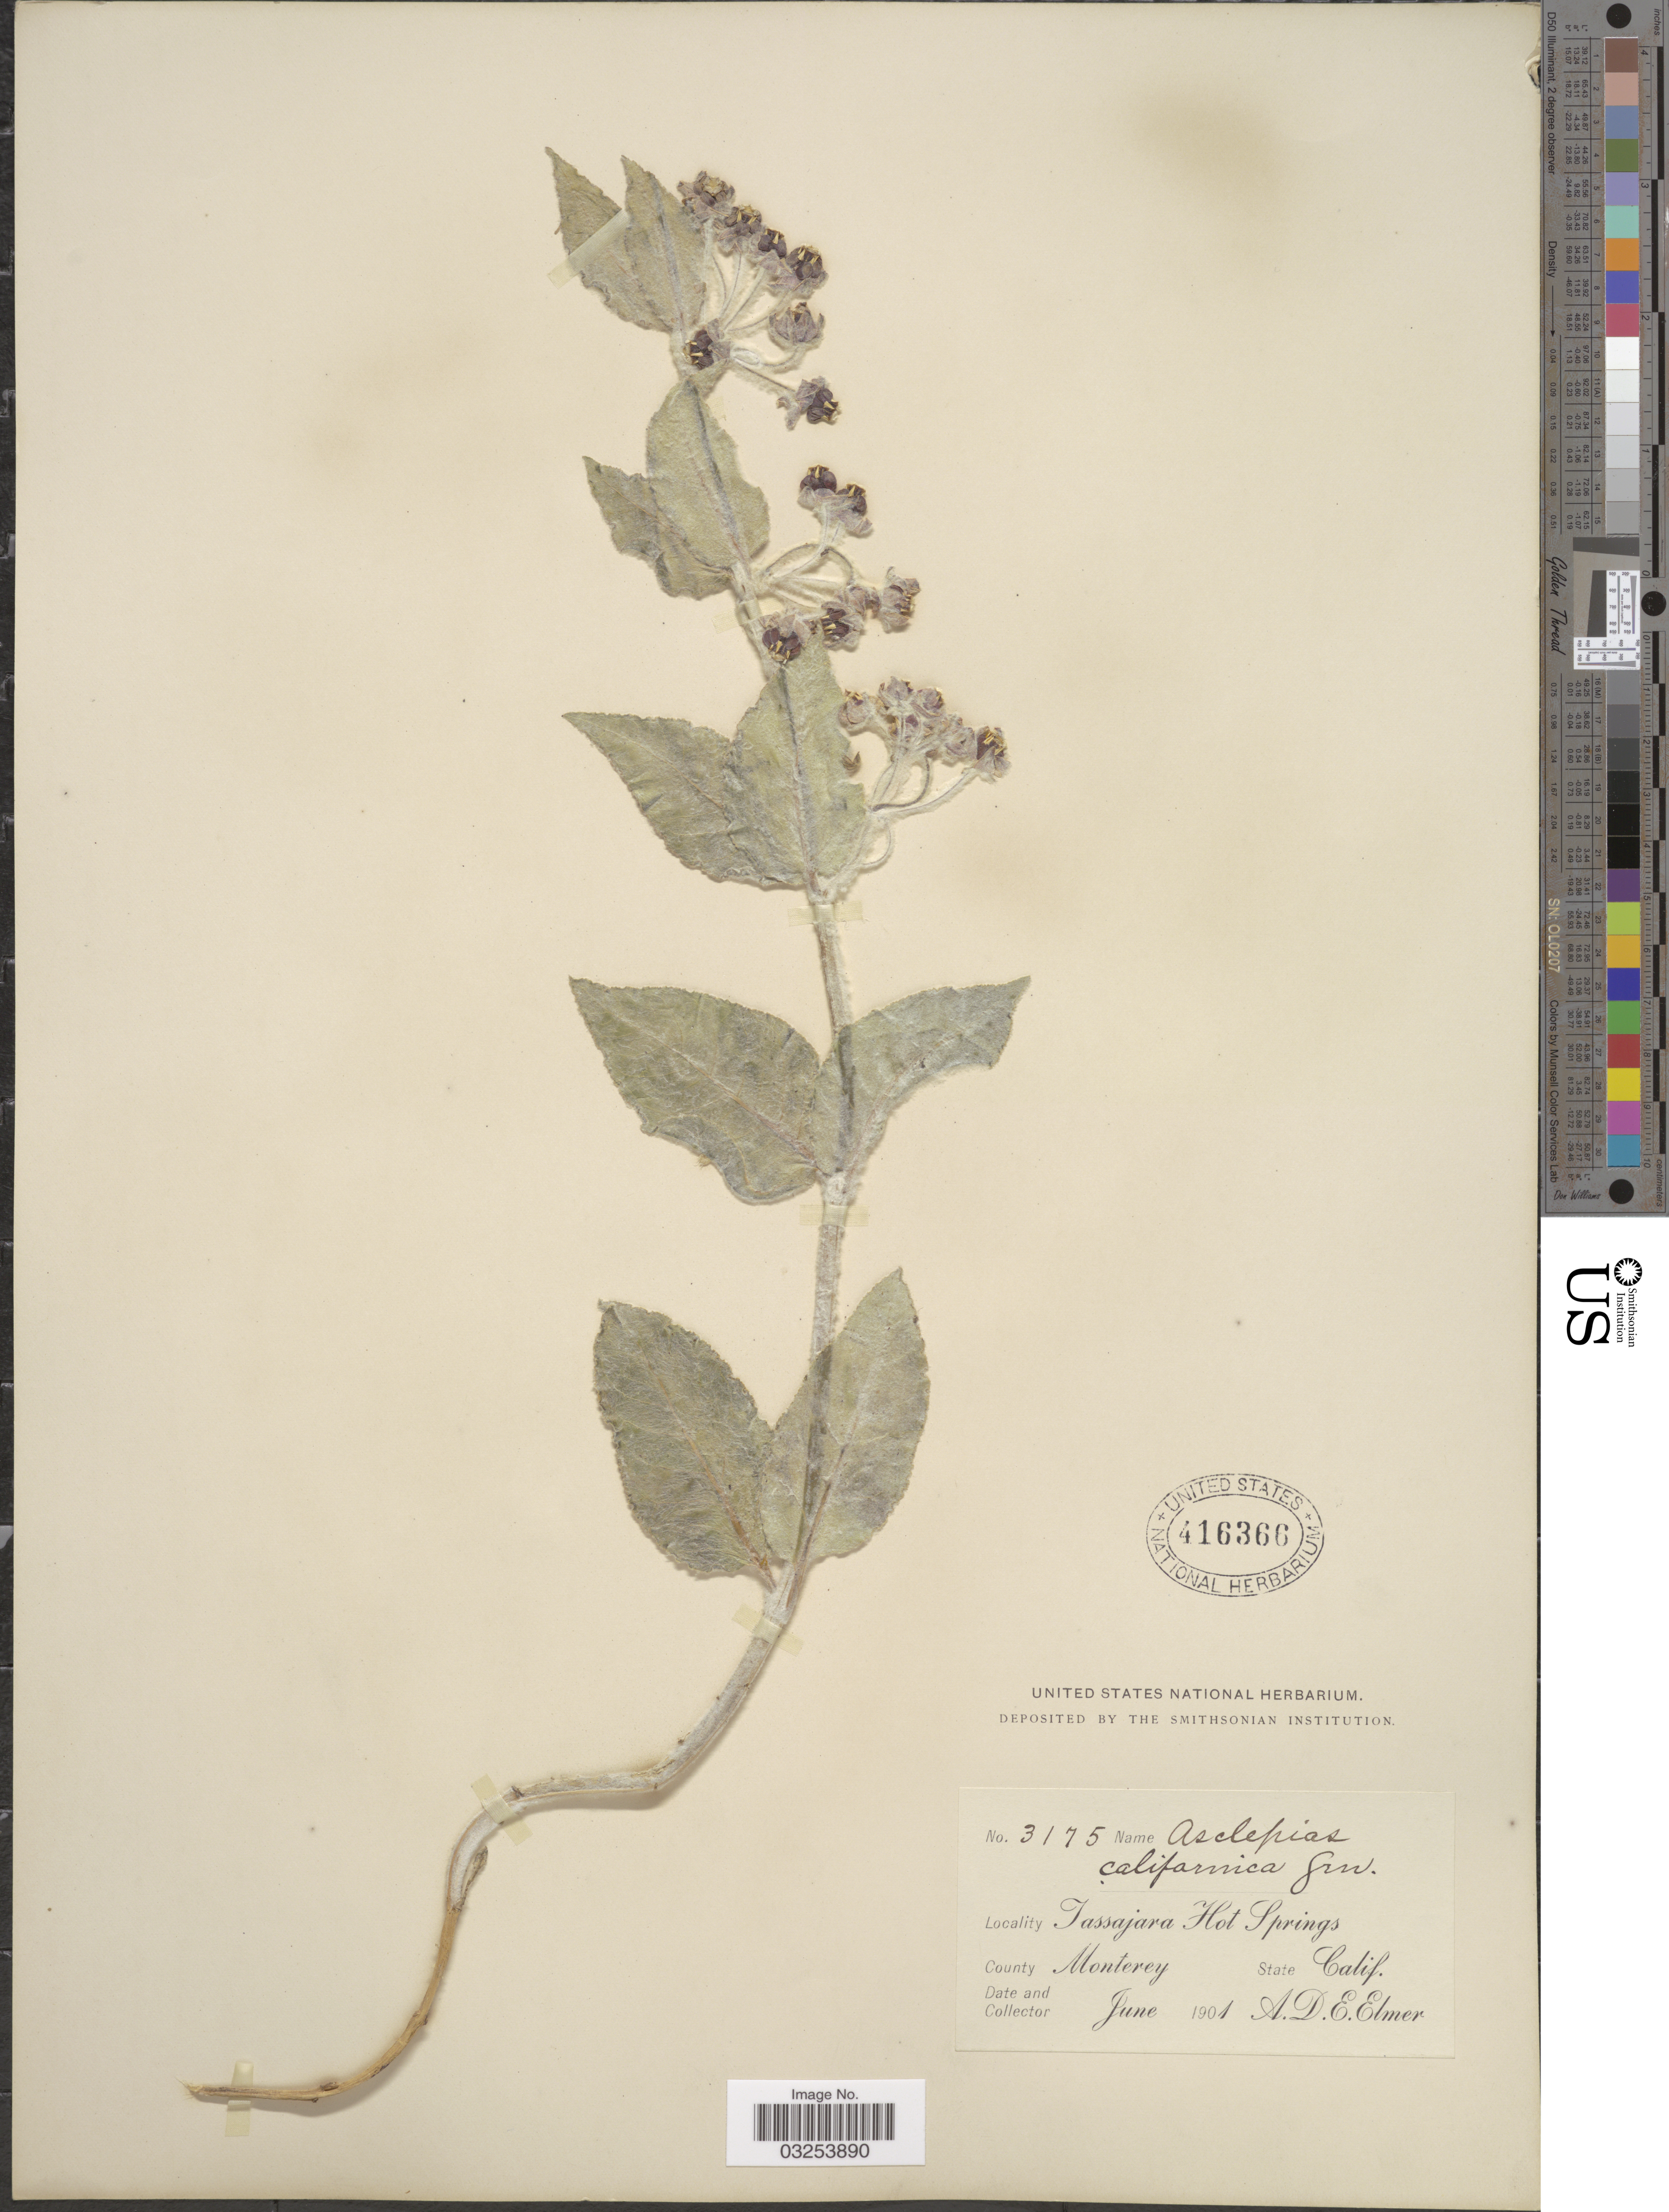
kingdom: Plantae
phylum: Tracheophyta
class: Magnoliopsida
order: Gentianales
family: Apocynaceae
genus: Asclepias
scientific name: Asclepias californica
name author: Greene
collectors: A. D. E. Elmer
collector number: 3175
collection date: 1901-06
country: United States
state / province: California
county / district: Monterey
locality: Tassajara Hot Springs. County Monterey.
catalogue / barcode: US 416366